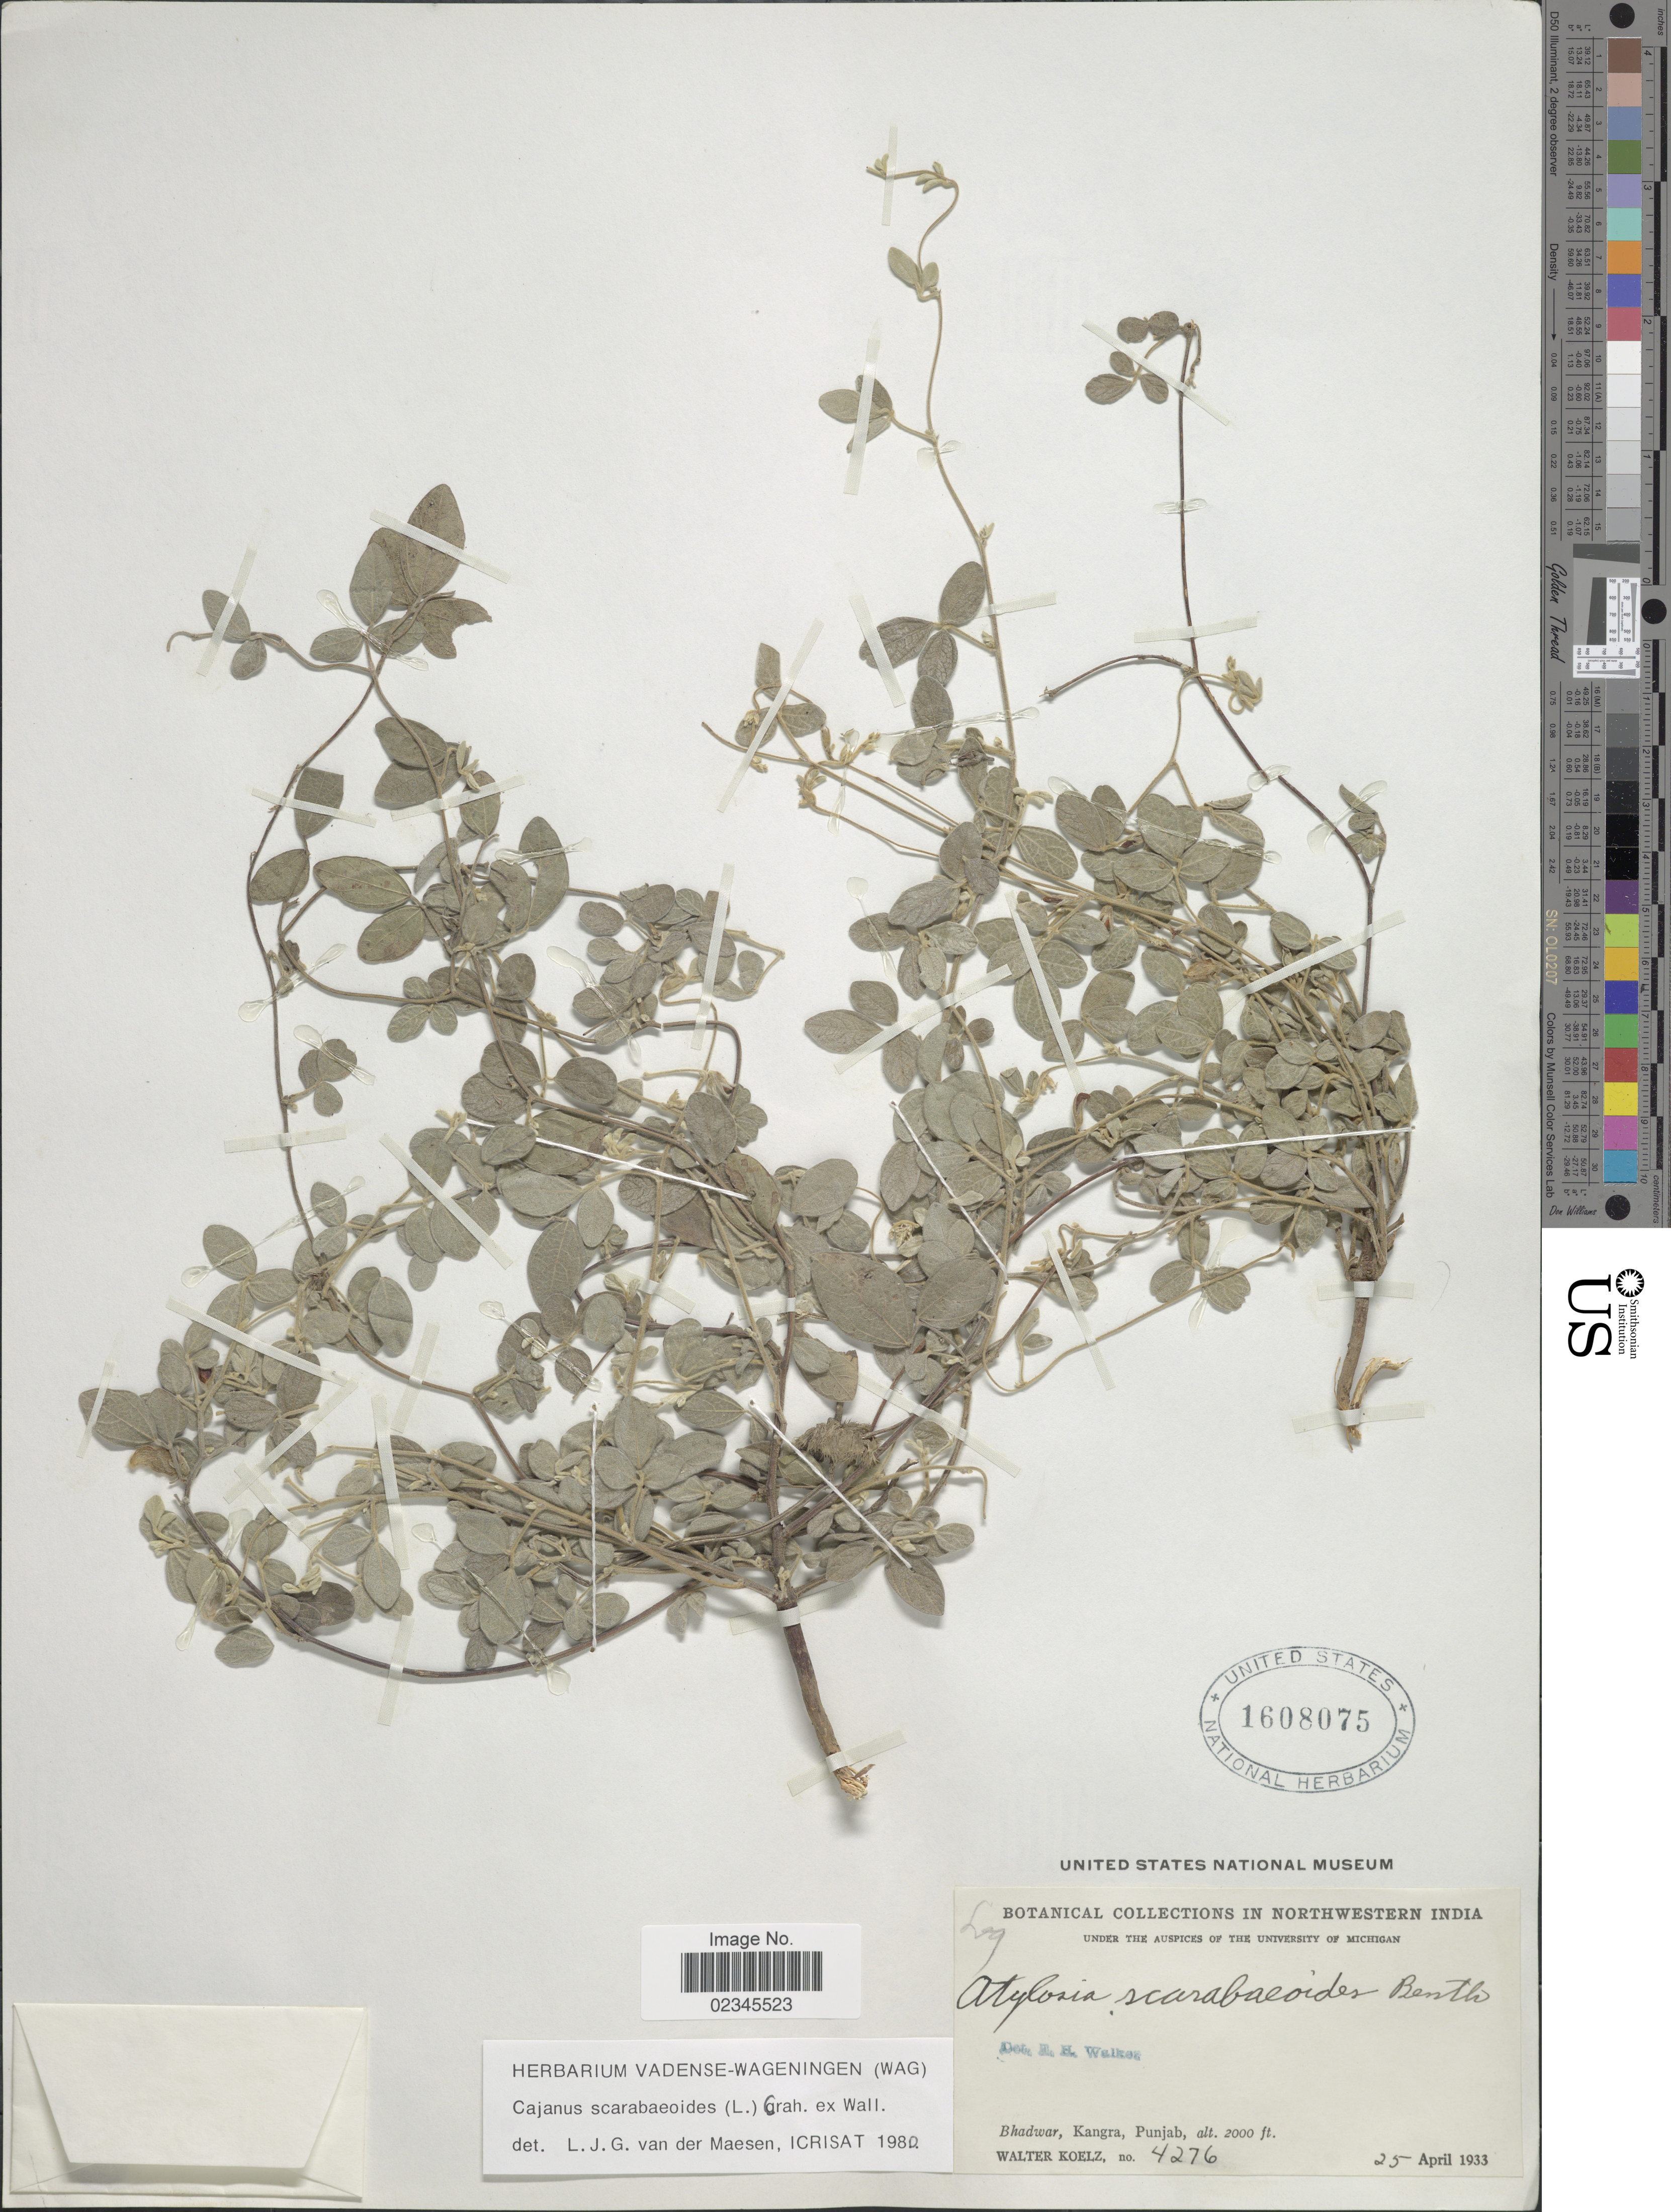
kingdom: Plantae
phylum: Tracheophyta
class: Magnoliopsida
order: Fabales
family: Fabaceae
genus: Cajanus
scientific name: Cajanus scarabaeoides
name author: (L.) Thou. ex Graham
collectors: W. N. Koelz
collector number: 4276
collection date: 1933-04-25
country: India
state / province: Punjab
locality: Northwestern India. Bhadwar, Kangra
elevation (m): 610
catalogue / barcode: US 1608075